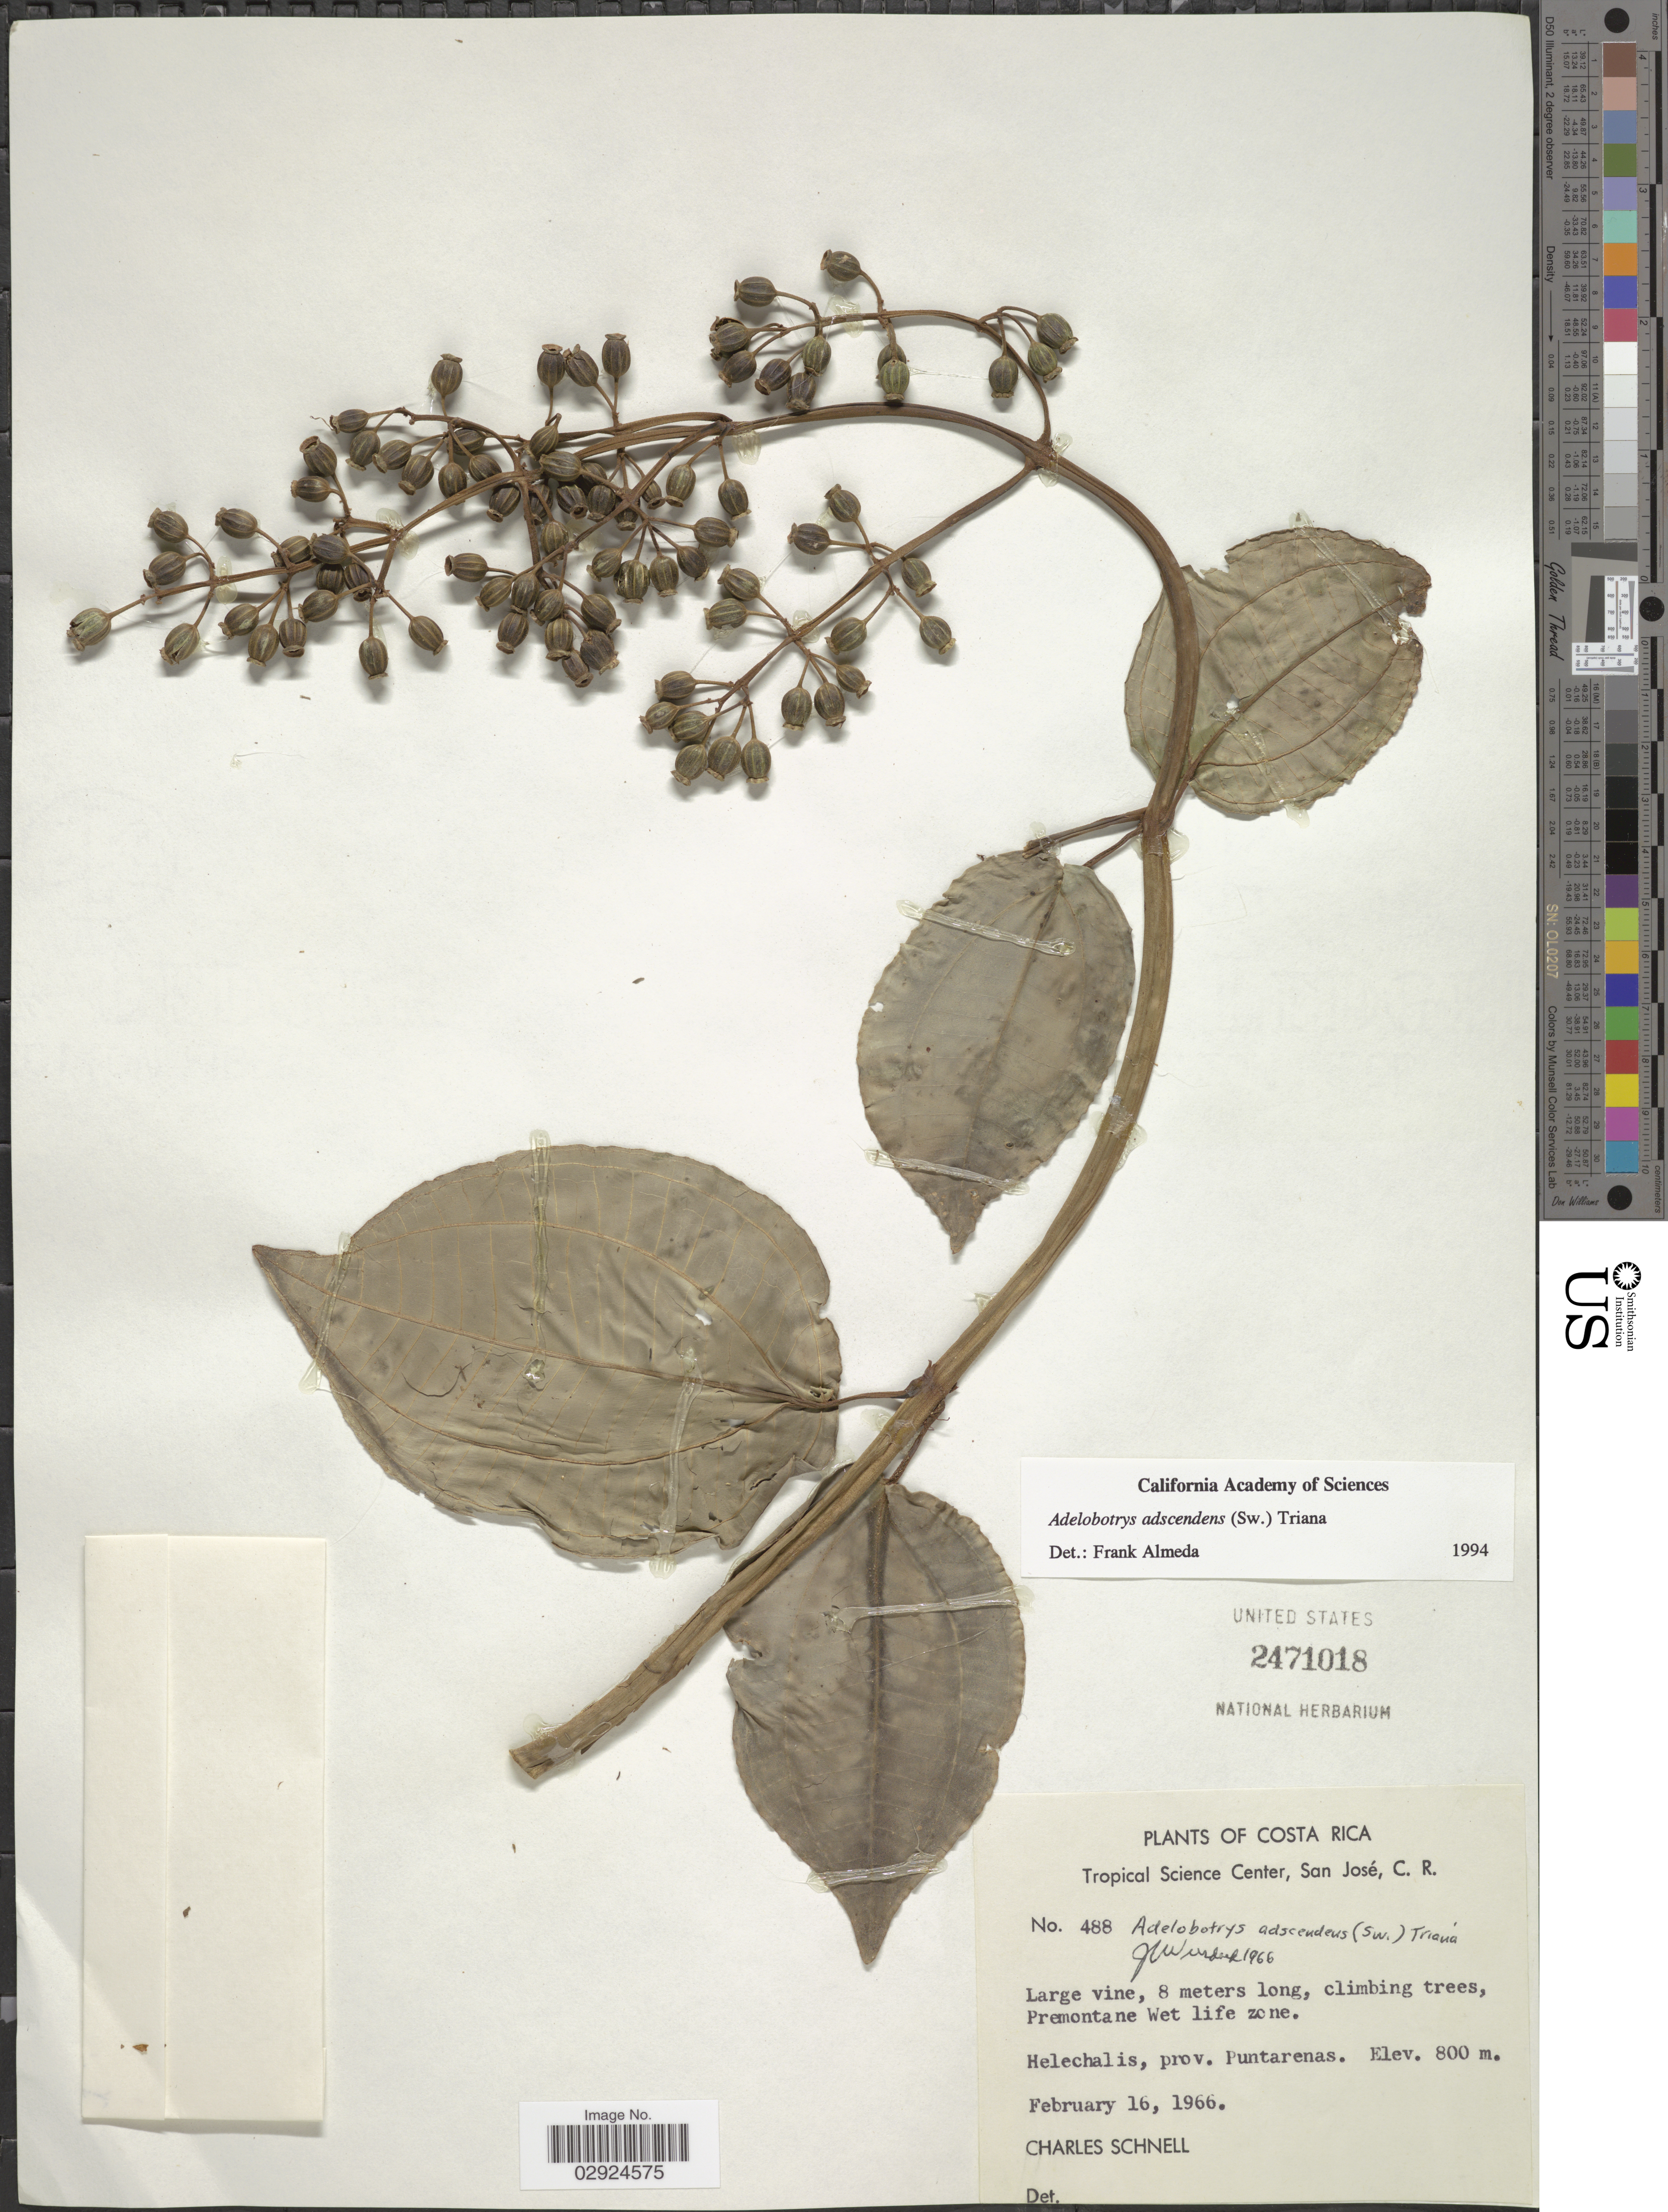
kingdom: Plantae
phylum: Tracheophyta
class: Magnoliopsida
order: Myrtales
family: Melastomataceae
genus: Adelobotrys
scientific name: Adelobotrys adscendens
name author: (Sw.) Triana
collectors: C. Schnell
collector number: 488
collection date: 1966-02-16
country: Costa Rica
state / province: Puntarenas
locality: Helechalis, prov. Puntarenas.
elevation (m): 800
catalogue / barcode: US 2471018